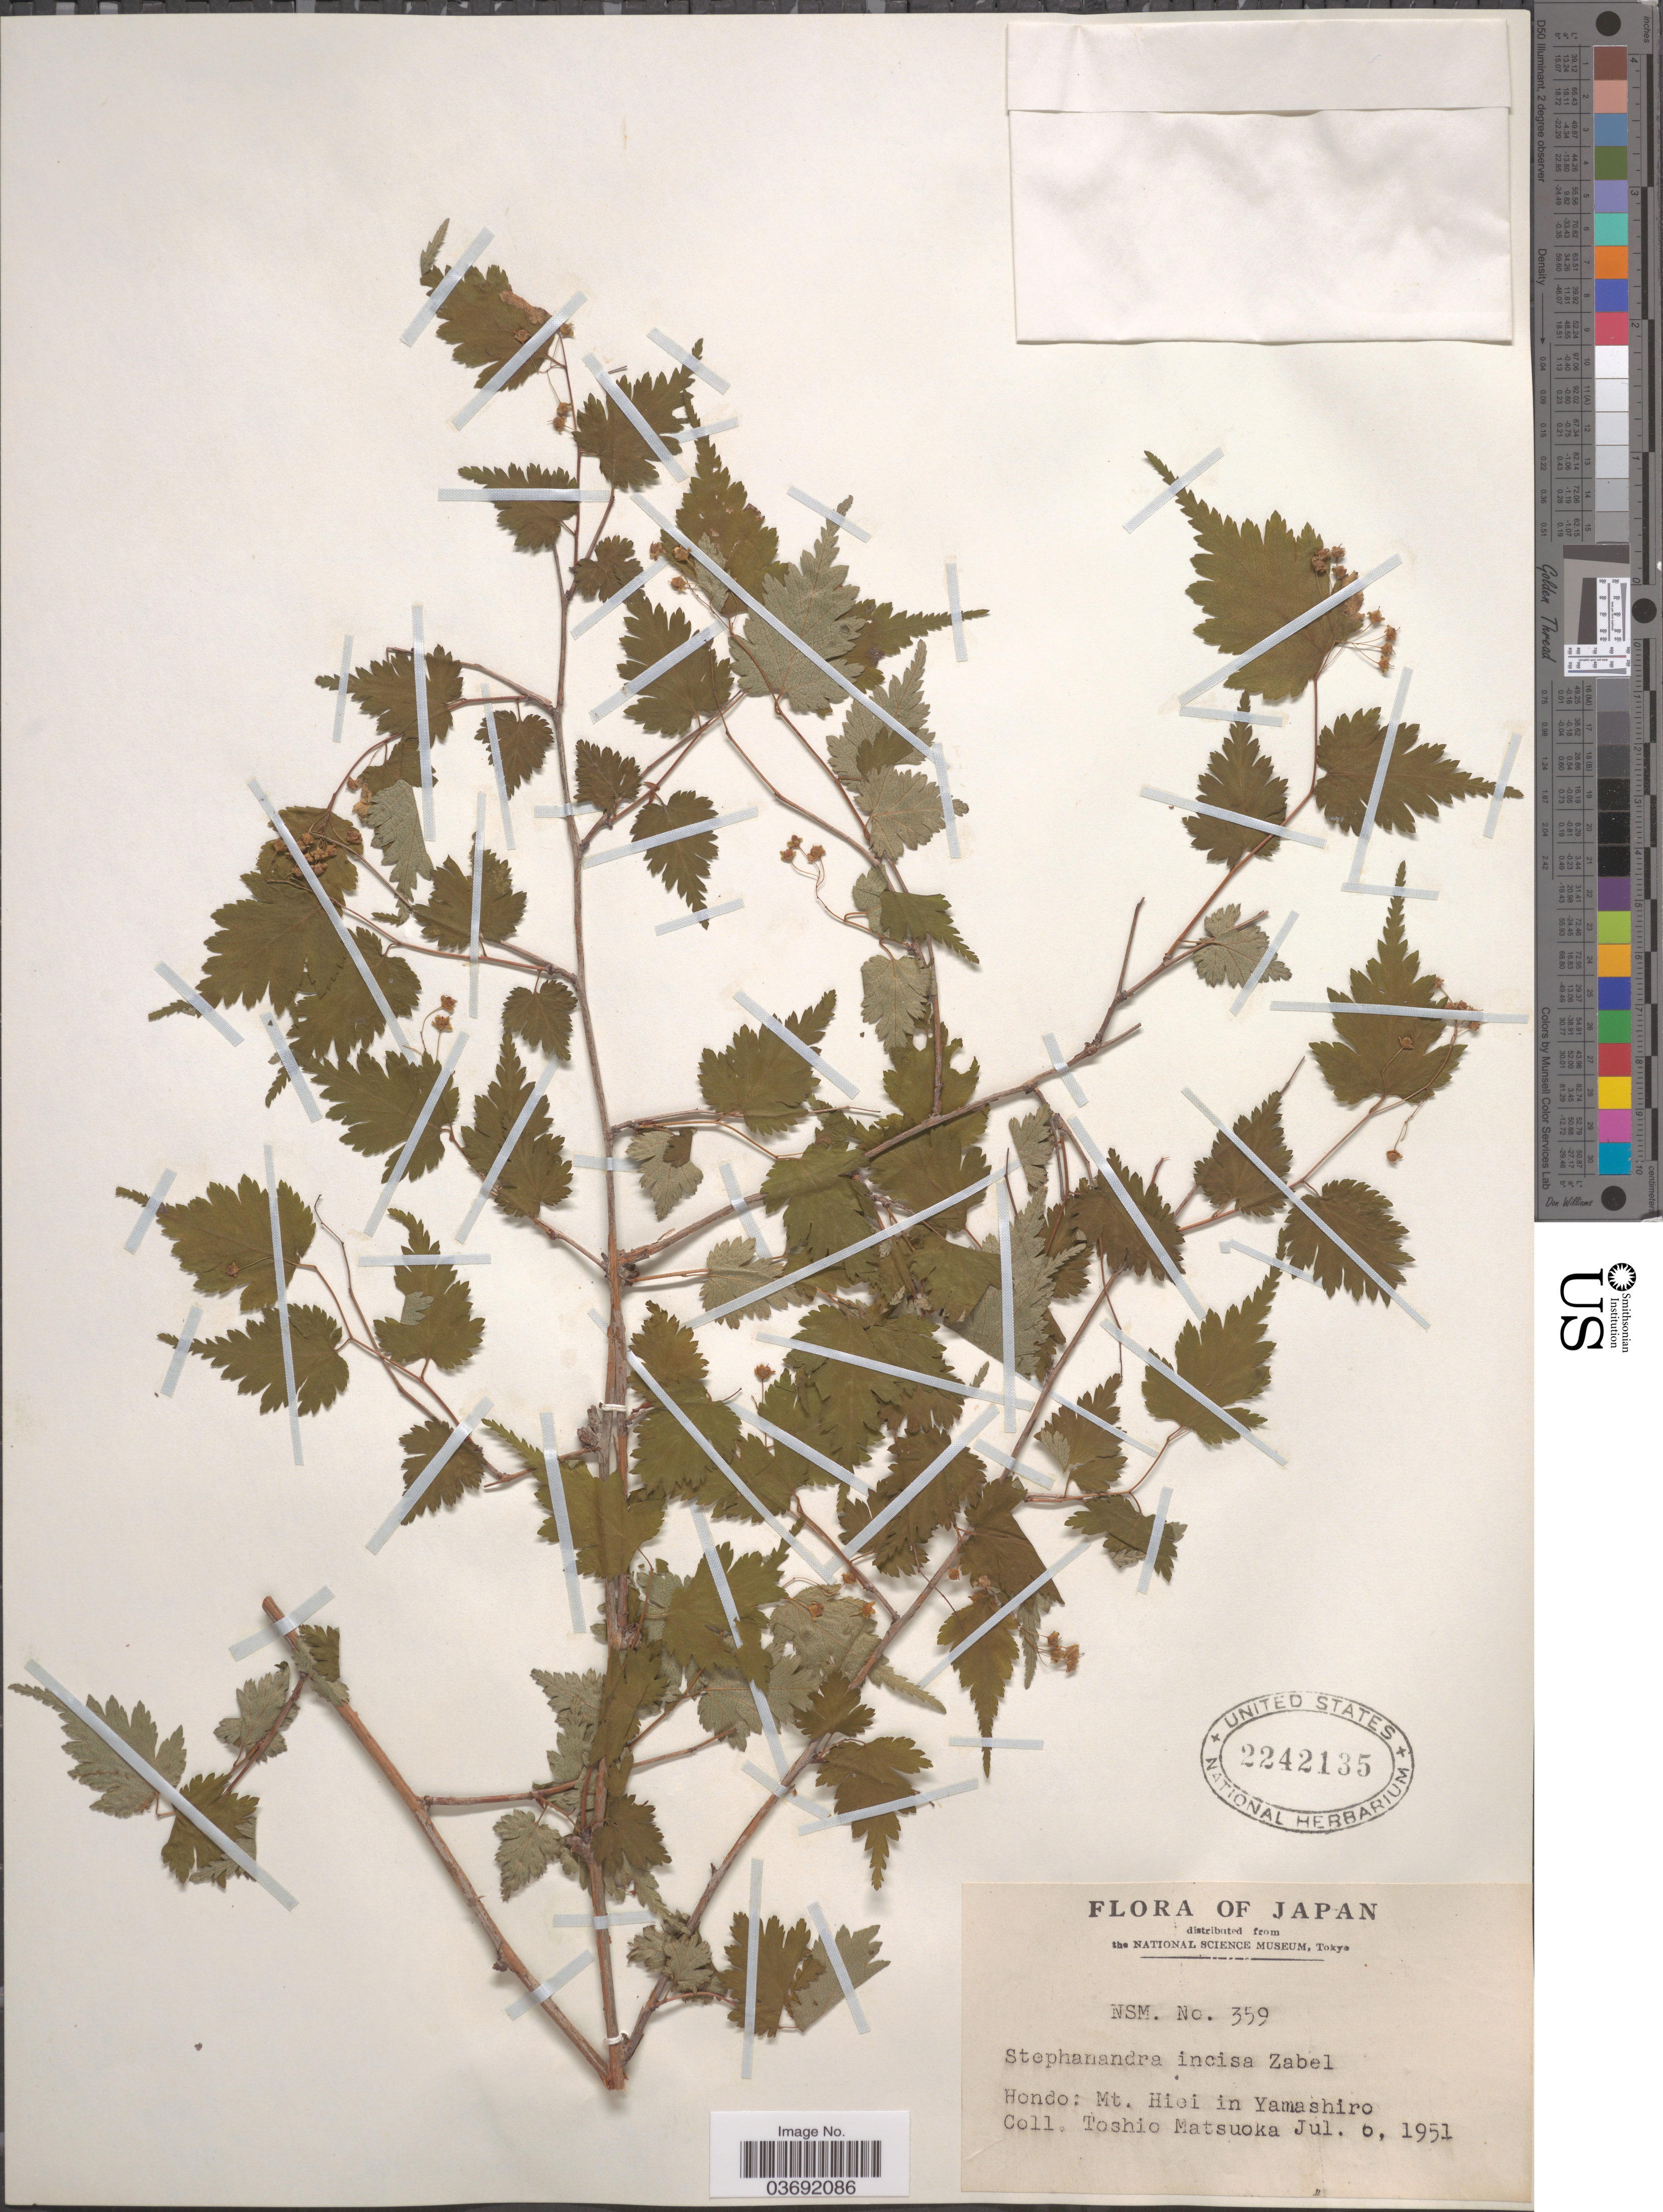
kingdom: Plantae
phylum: Tracheophyta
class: Magnoliopsida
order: Rosales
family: Rosaceae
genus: Neillia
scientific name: Neillia incisa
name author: (Thunb.) S.H. Oh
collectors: T. Matsuoka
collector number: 359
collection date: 1951-07-06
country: Japan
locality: Hondo: Mt. Hiei in Yamashiro.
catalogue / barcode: US 2242135